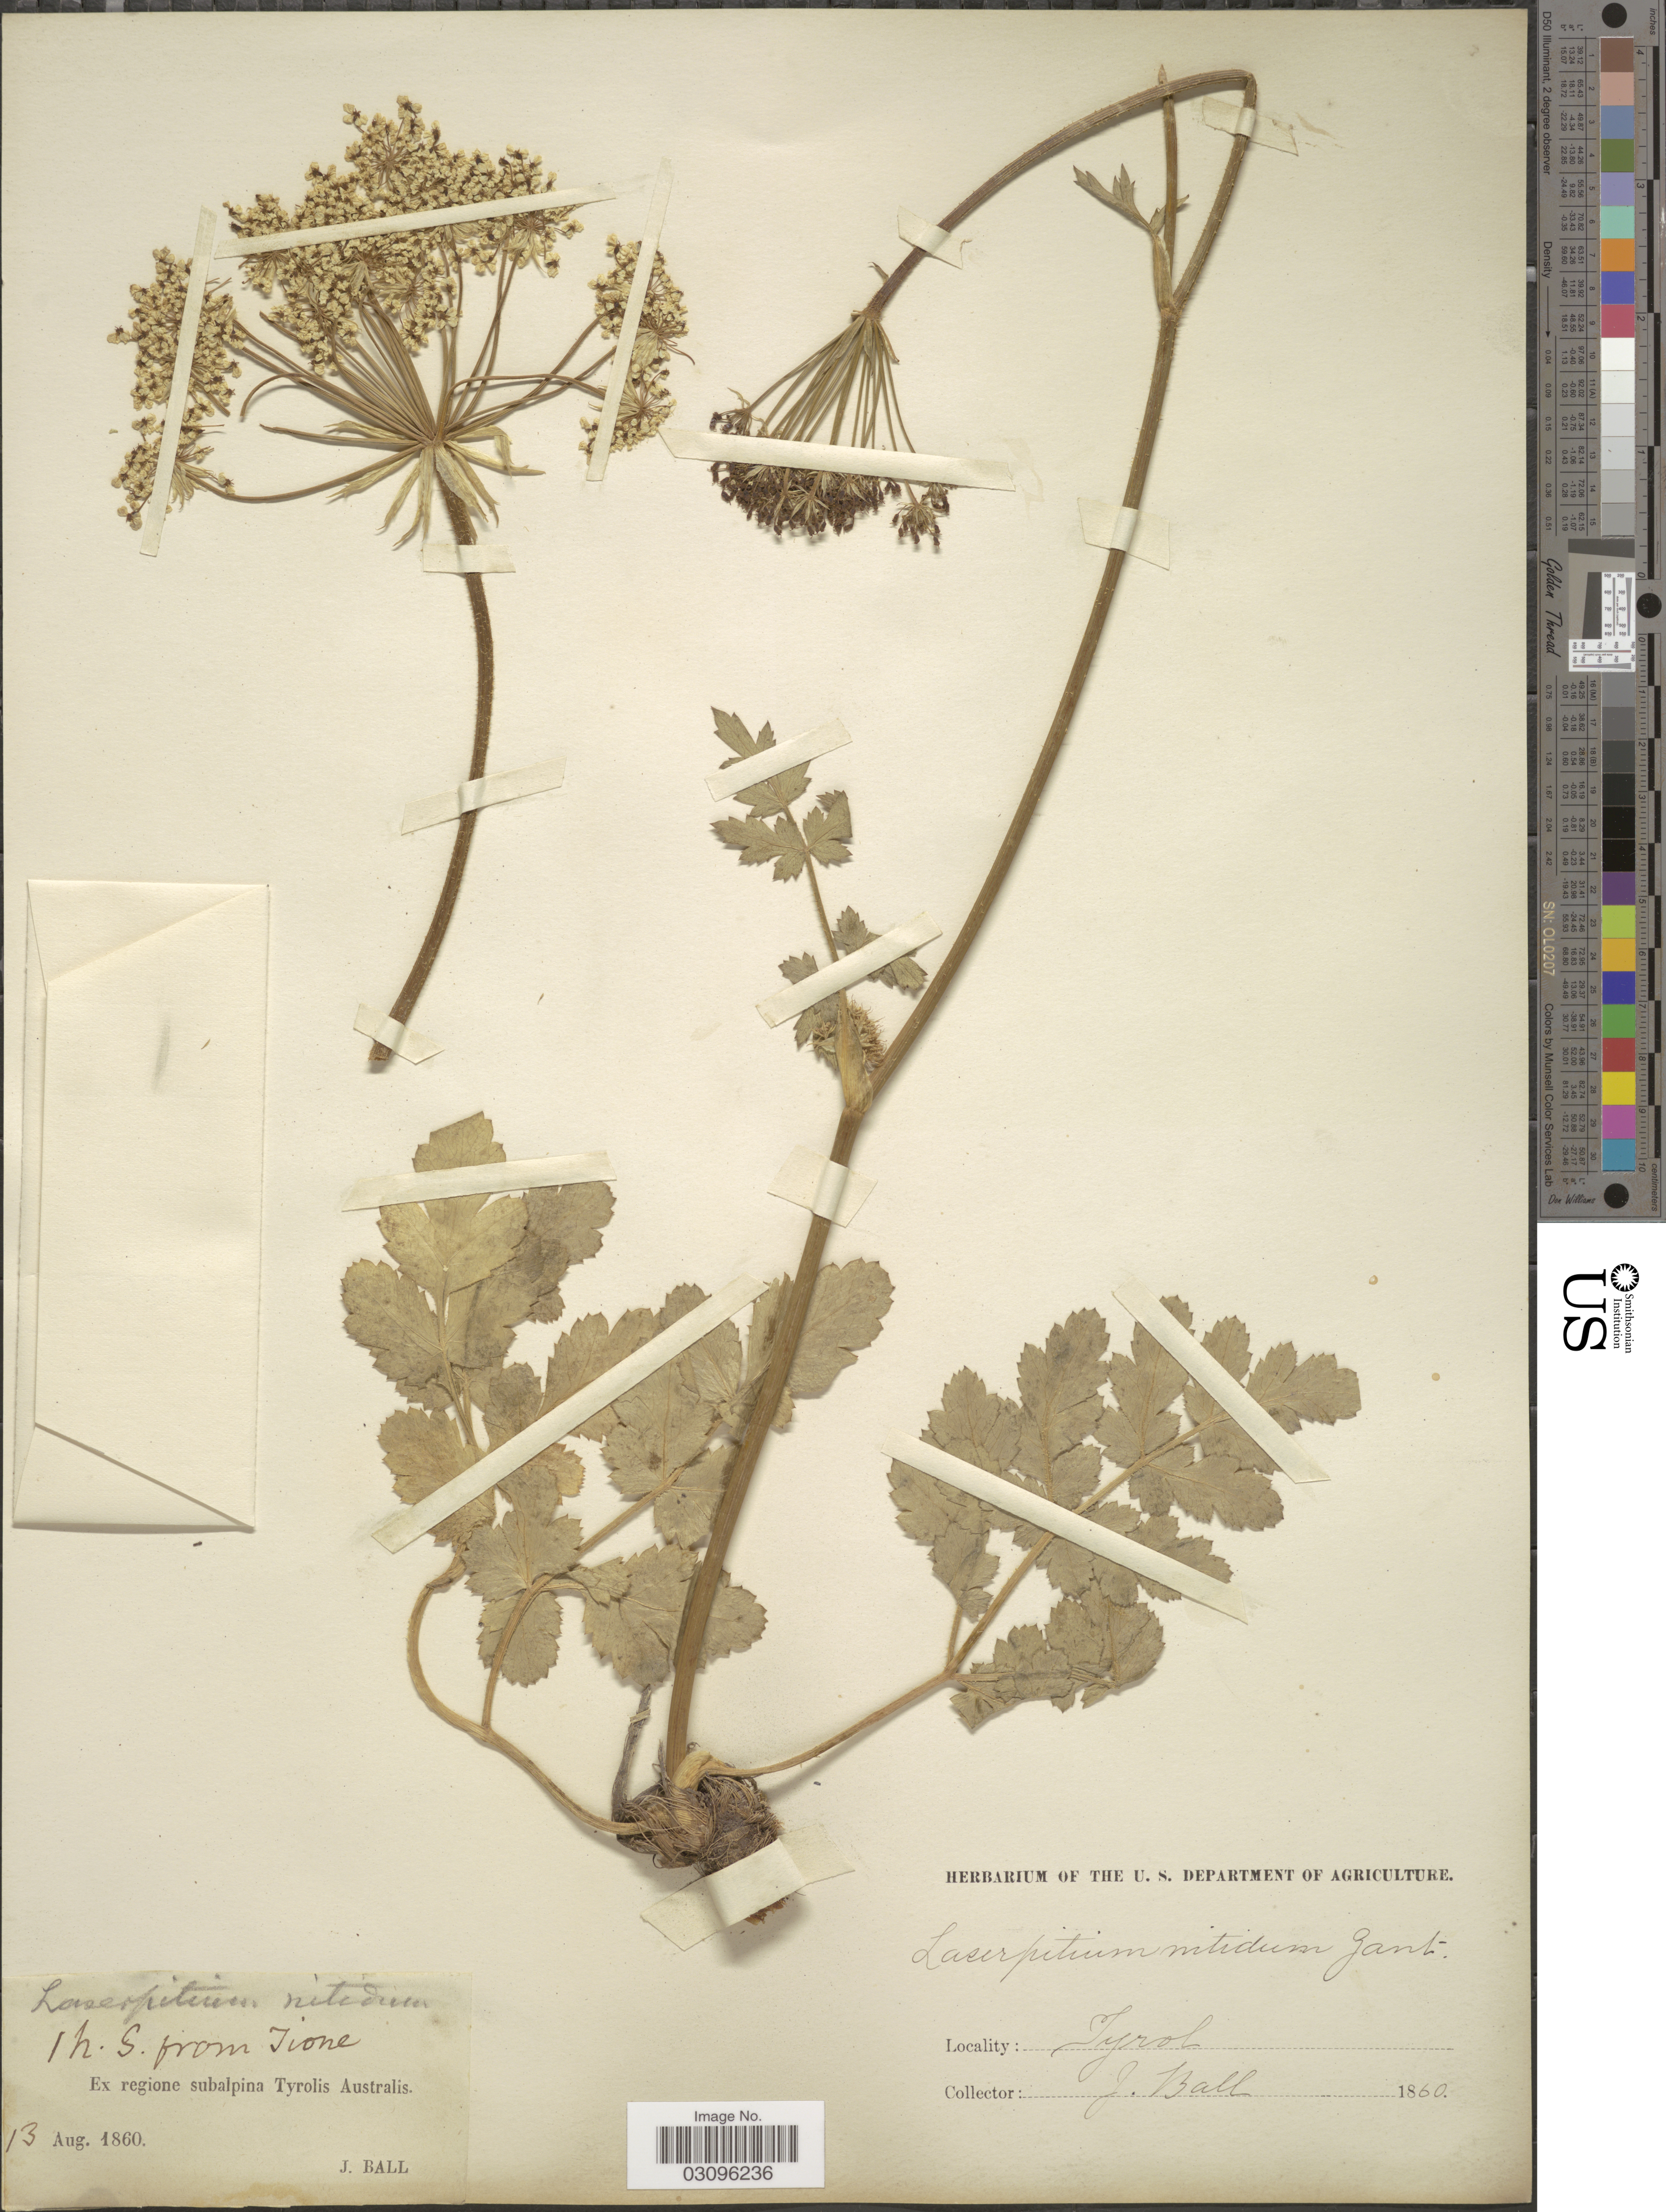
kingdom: Plantae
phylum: Tracheophyta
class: Magnoliopsida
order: Apiales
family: Apiaceae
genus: Laserpitium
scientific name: Laserpitium nitidum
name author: Zanted.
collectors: J. Ball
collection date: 1860-08-13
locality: Ex regione subalpina Tyrolis Australis.